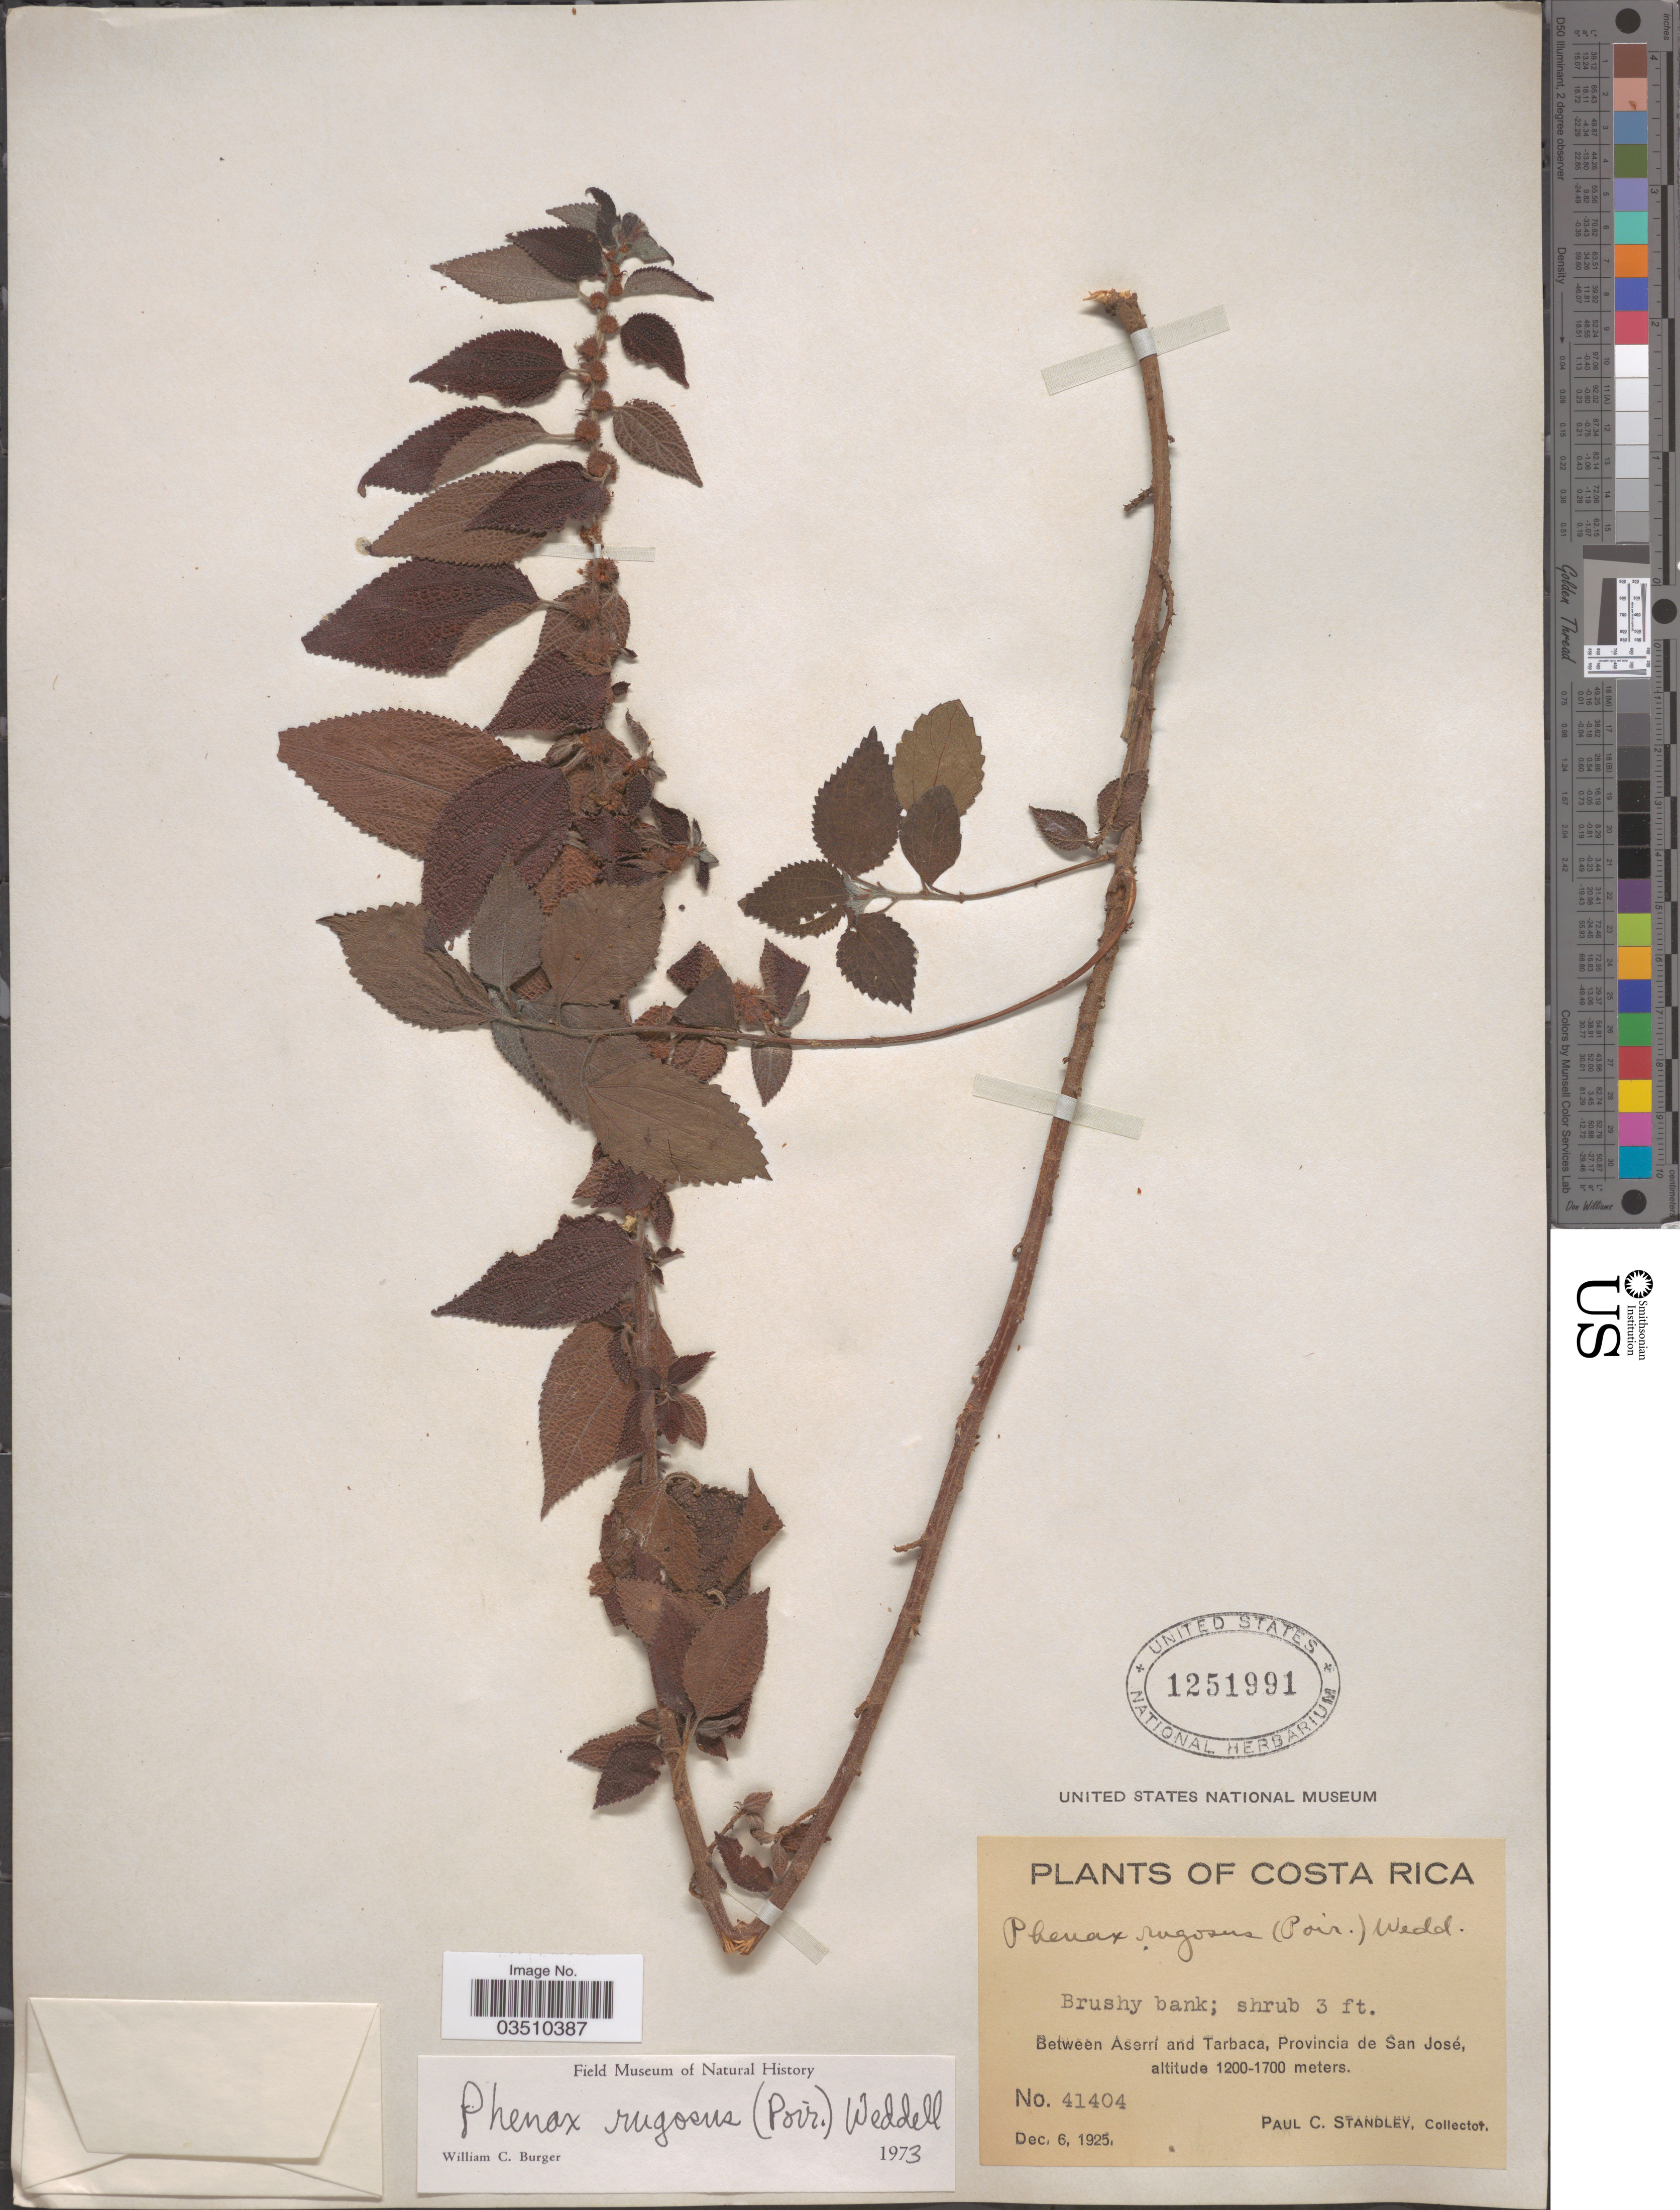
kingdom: Plantae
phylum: Tracheophyta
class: Magnoliopsida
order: Rosales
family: Urticaceae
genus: Phenax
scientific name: Phenax rugosus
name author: (Poir.) Wedd.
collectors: P. C. Standley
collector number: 41404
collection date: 1925-12-06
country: Costa Rica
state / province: San José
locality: Between Aserri and Tarbaca.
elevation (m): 1200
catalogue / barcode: US 1251991